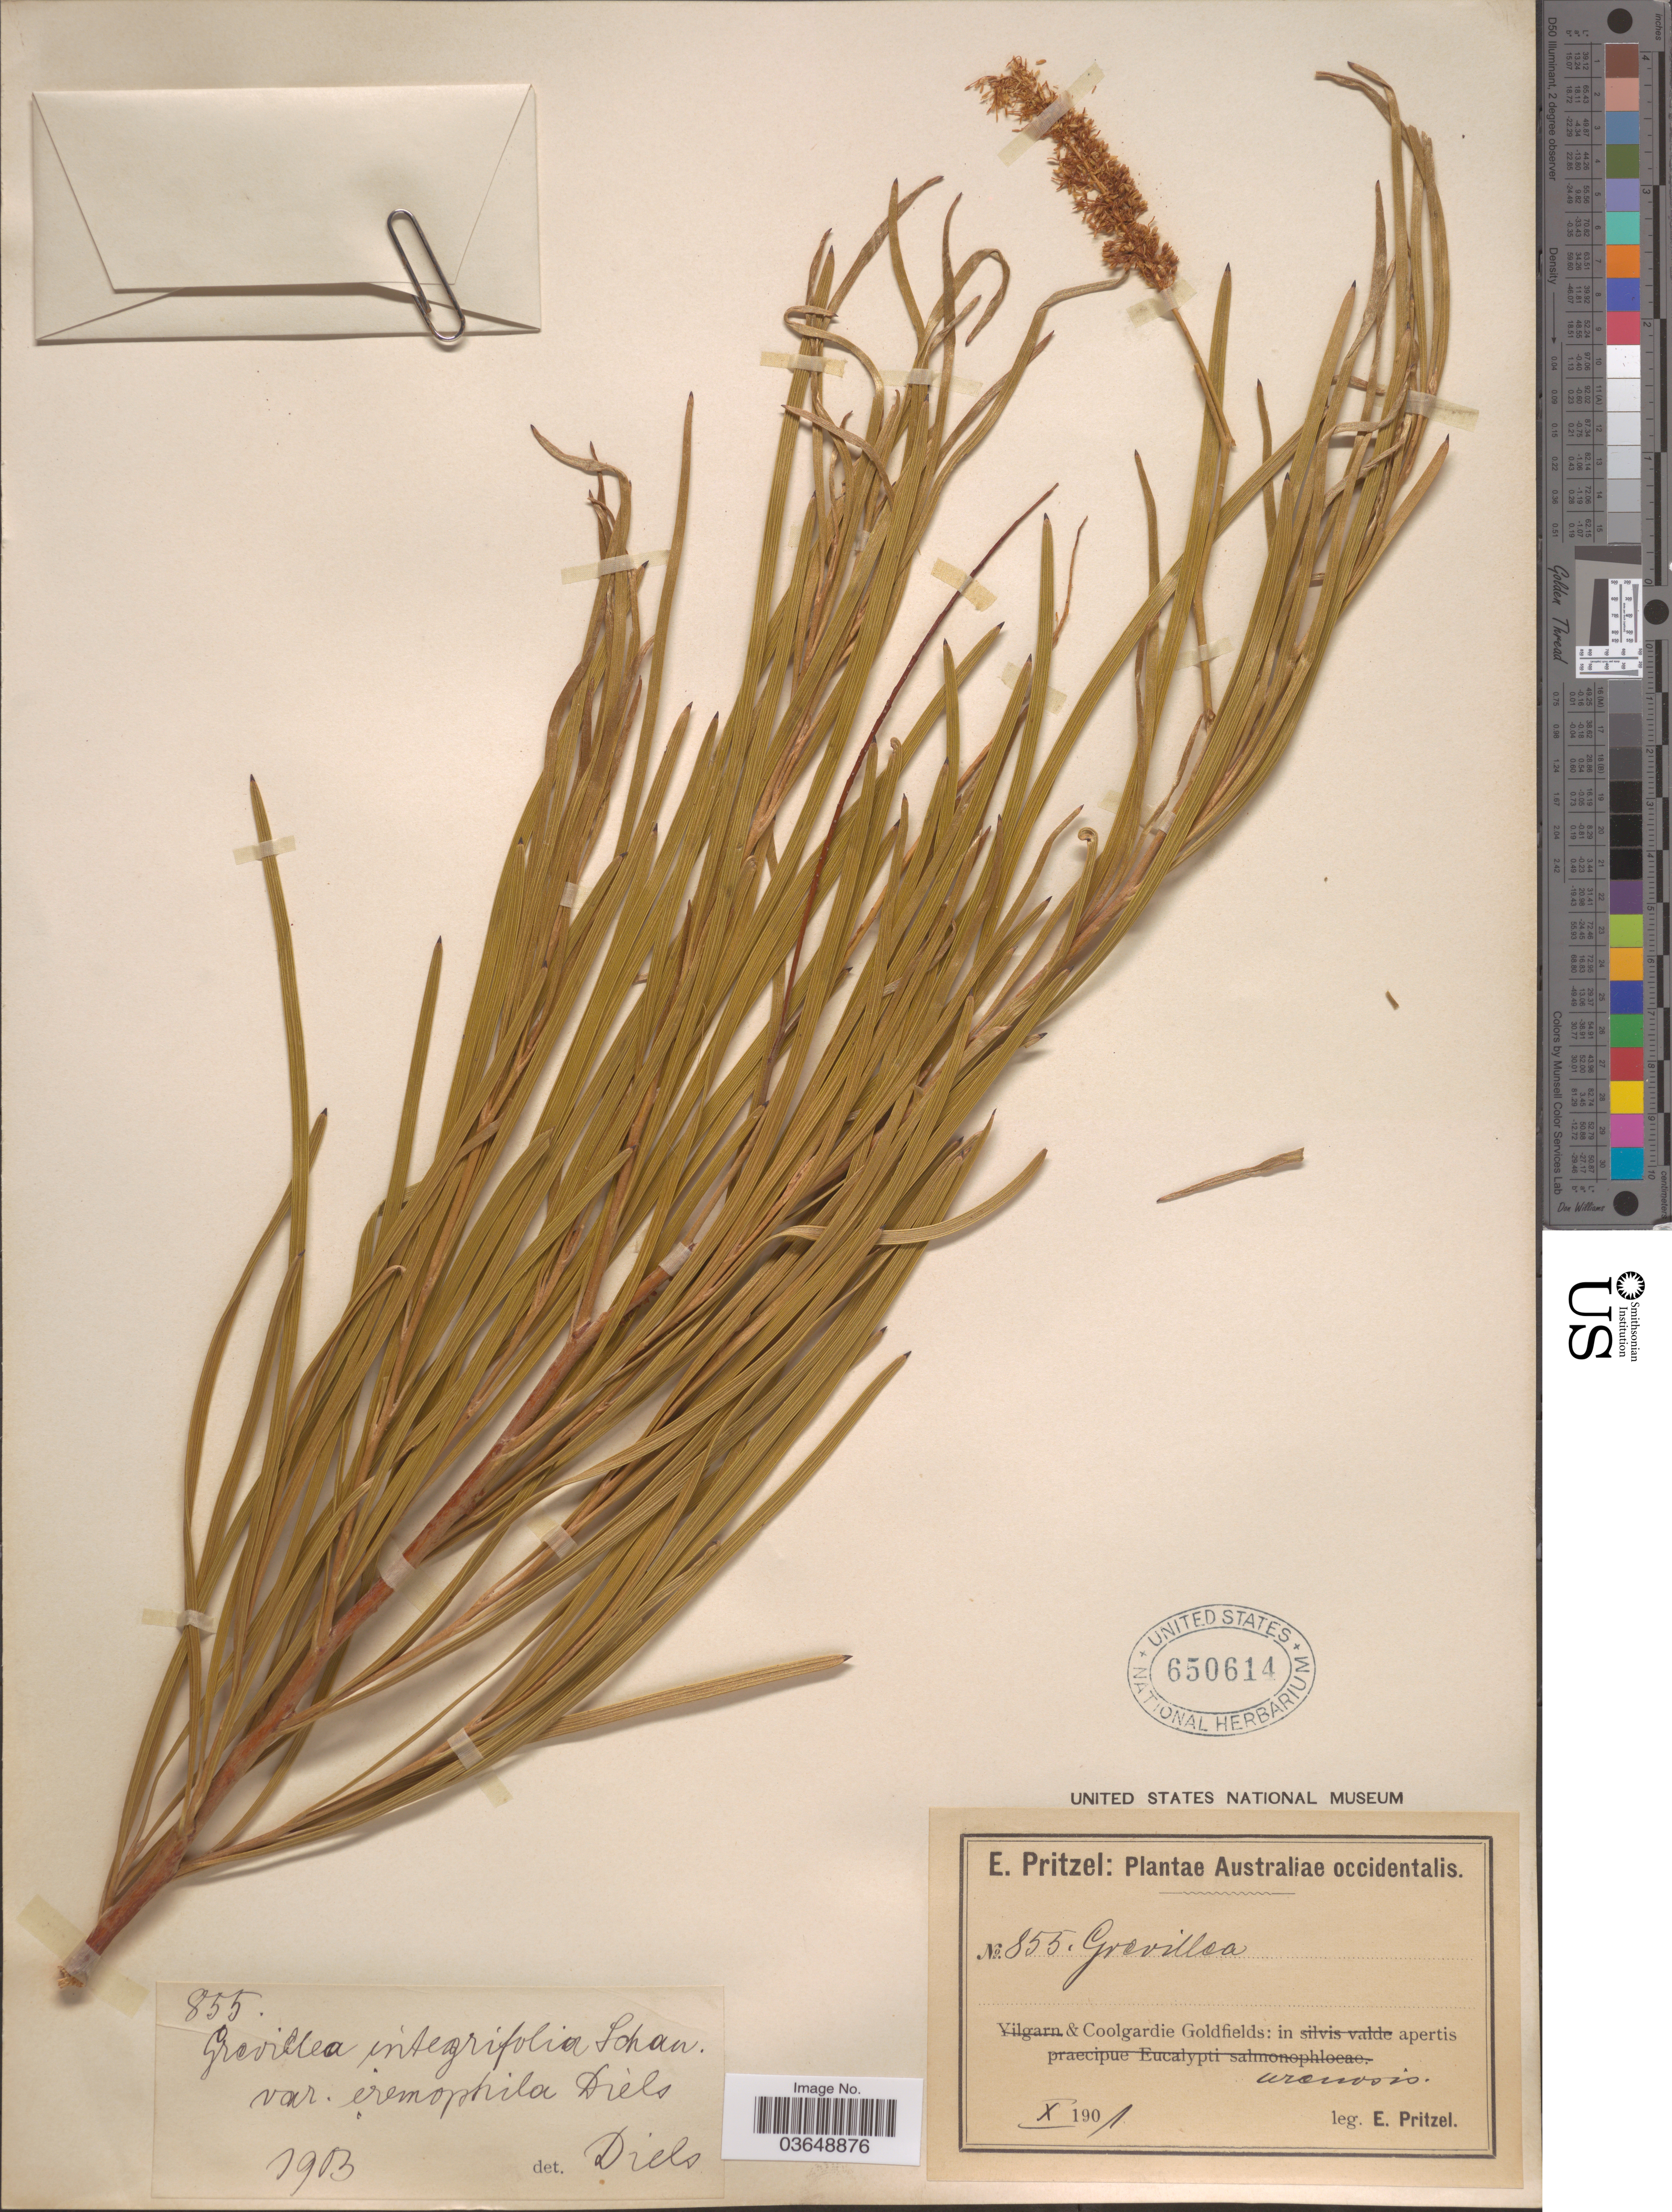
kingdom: Plantae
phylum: Tracheophyta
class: Magnoliopsida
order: Proteales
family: Proteaceae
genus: Grevillea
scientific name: Grevillea integrifolia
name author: Meisn.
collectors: E. G. Pritzel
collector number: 855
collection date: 1901-10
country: Australia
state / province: Western Australia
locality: Australiae occidentalis. Coolgardie Goldfields: in apertis arenosis.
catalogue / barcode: US 650614